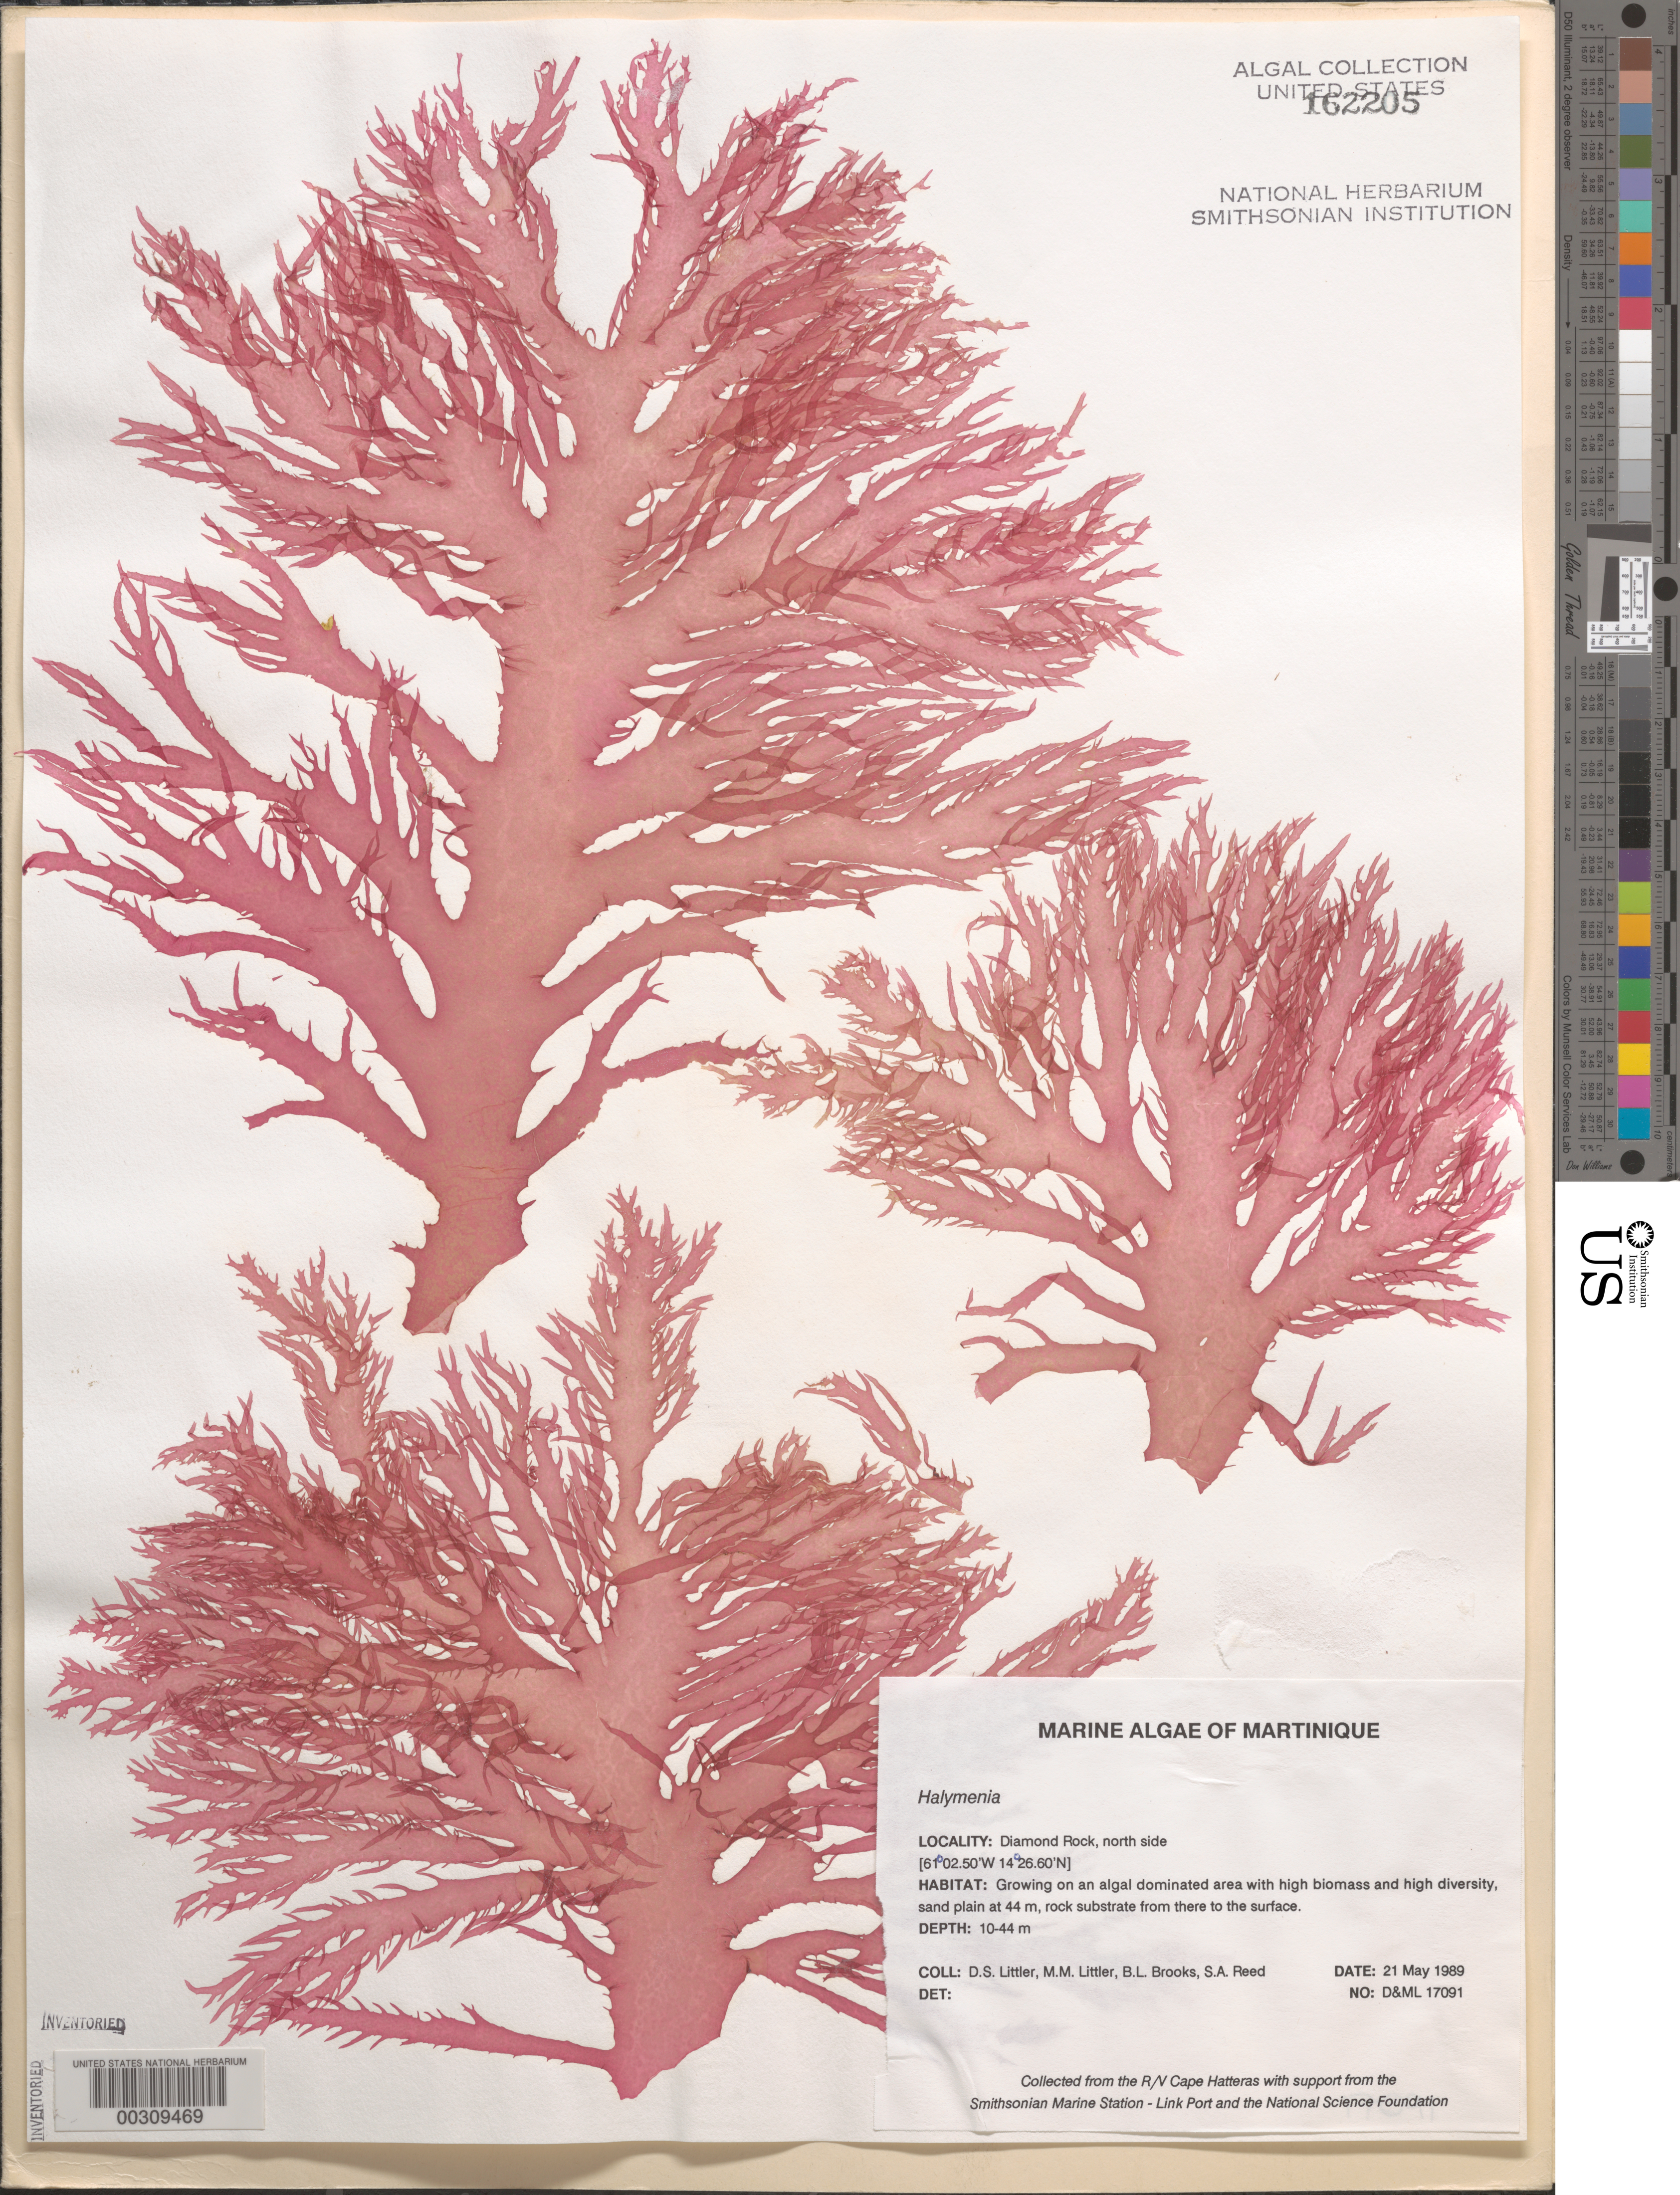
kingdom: Plantae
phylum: Rhodophyta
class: Florideophyceae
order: Halymeniales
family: Halymeniaceae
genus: Halymenia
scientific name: Halymenia sp.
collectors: D. S. Littler, M. M. Littler, B. Brooks & S. Reed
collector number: D&ML 17091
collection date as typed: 21 May 1989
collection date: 1989-05-21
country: Martinique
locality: Diamond Rock, north side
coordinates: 14 26.60' N, 61 02.50' W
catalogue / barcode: US 162205